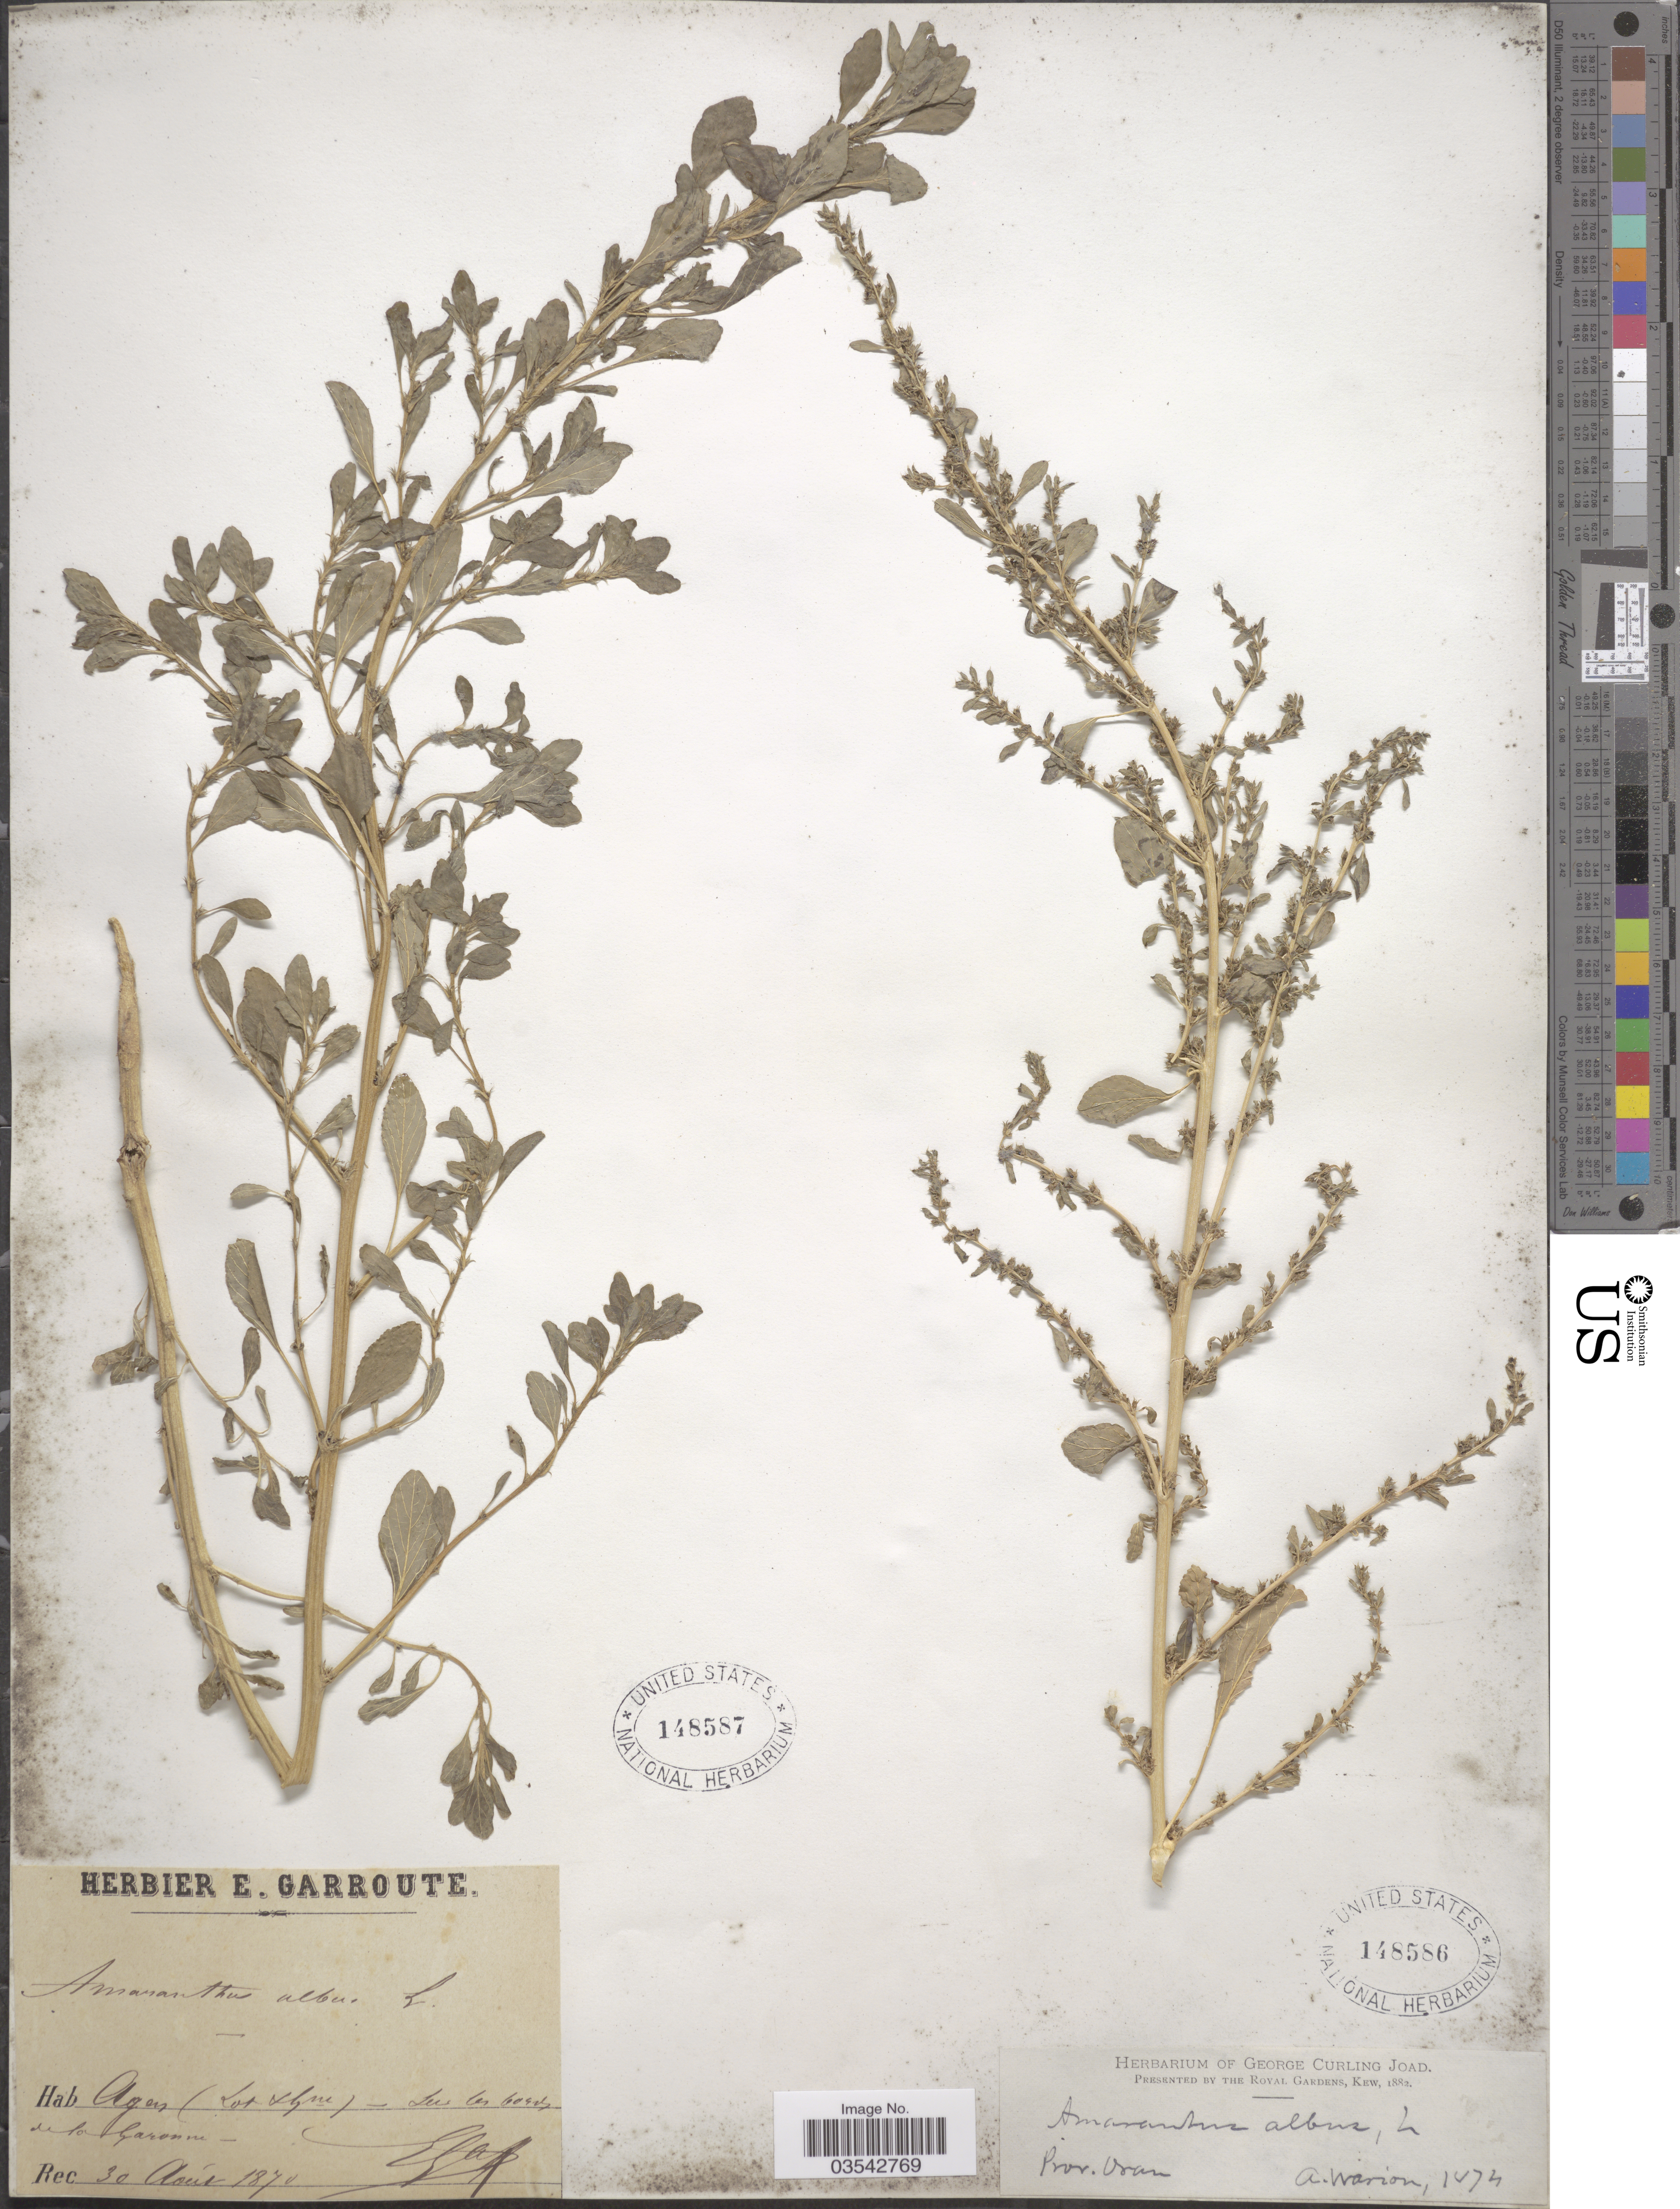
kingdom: Plantae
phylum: Tracheophyta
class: Magnoliopsida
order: Caryophyllales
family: Amaranthaceae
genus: Amaranthus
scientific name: Amaranthus albus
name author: L.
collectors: A. Warion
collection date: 1874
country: Algeria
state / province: Oran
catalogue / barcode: US 148586-2